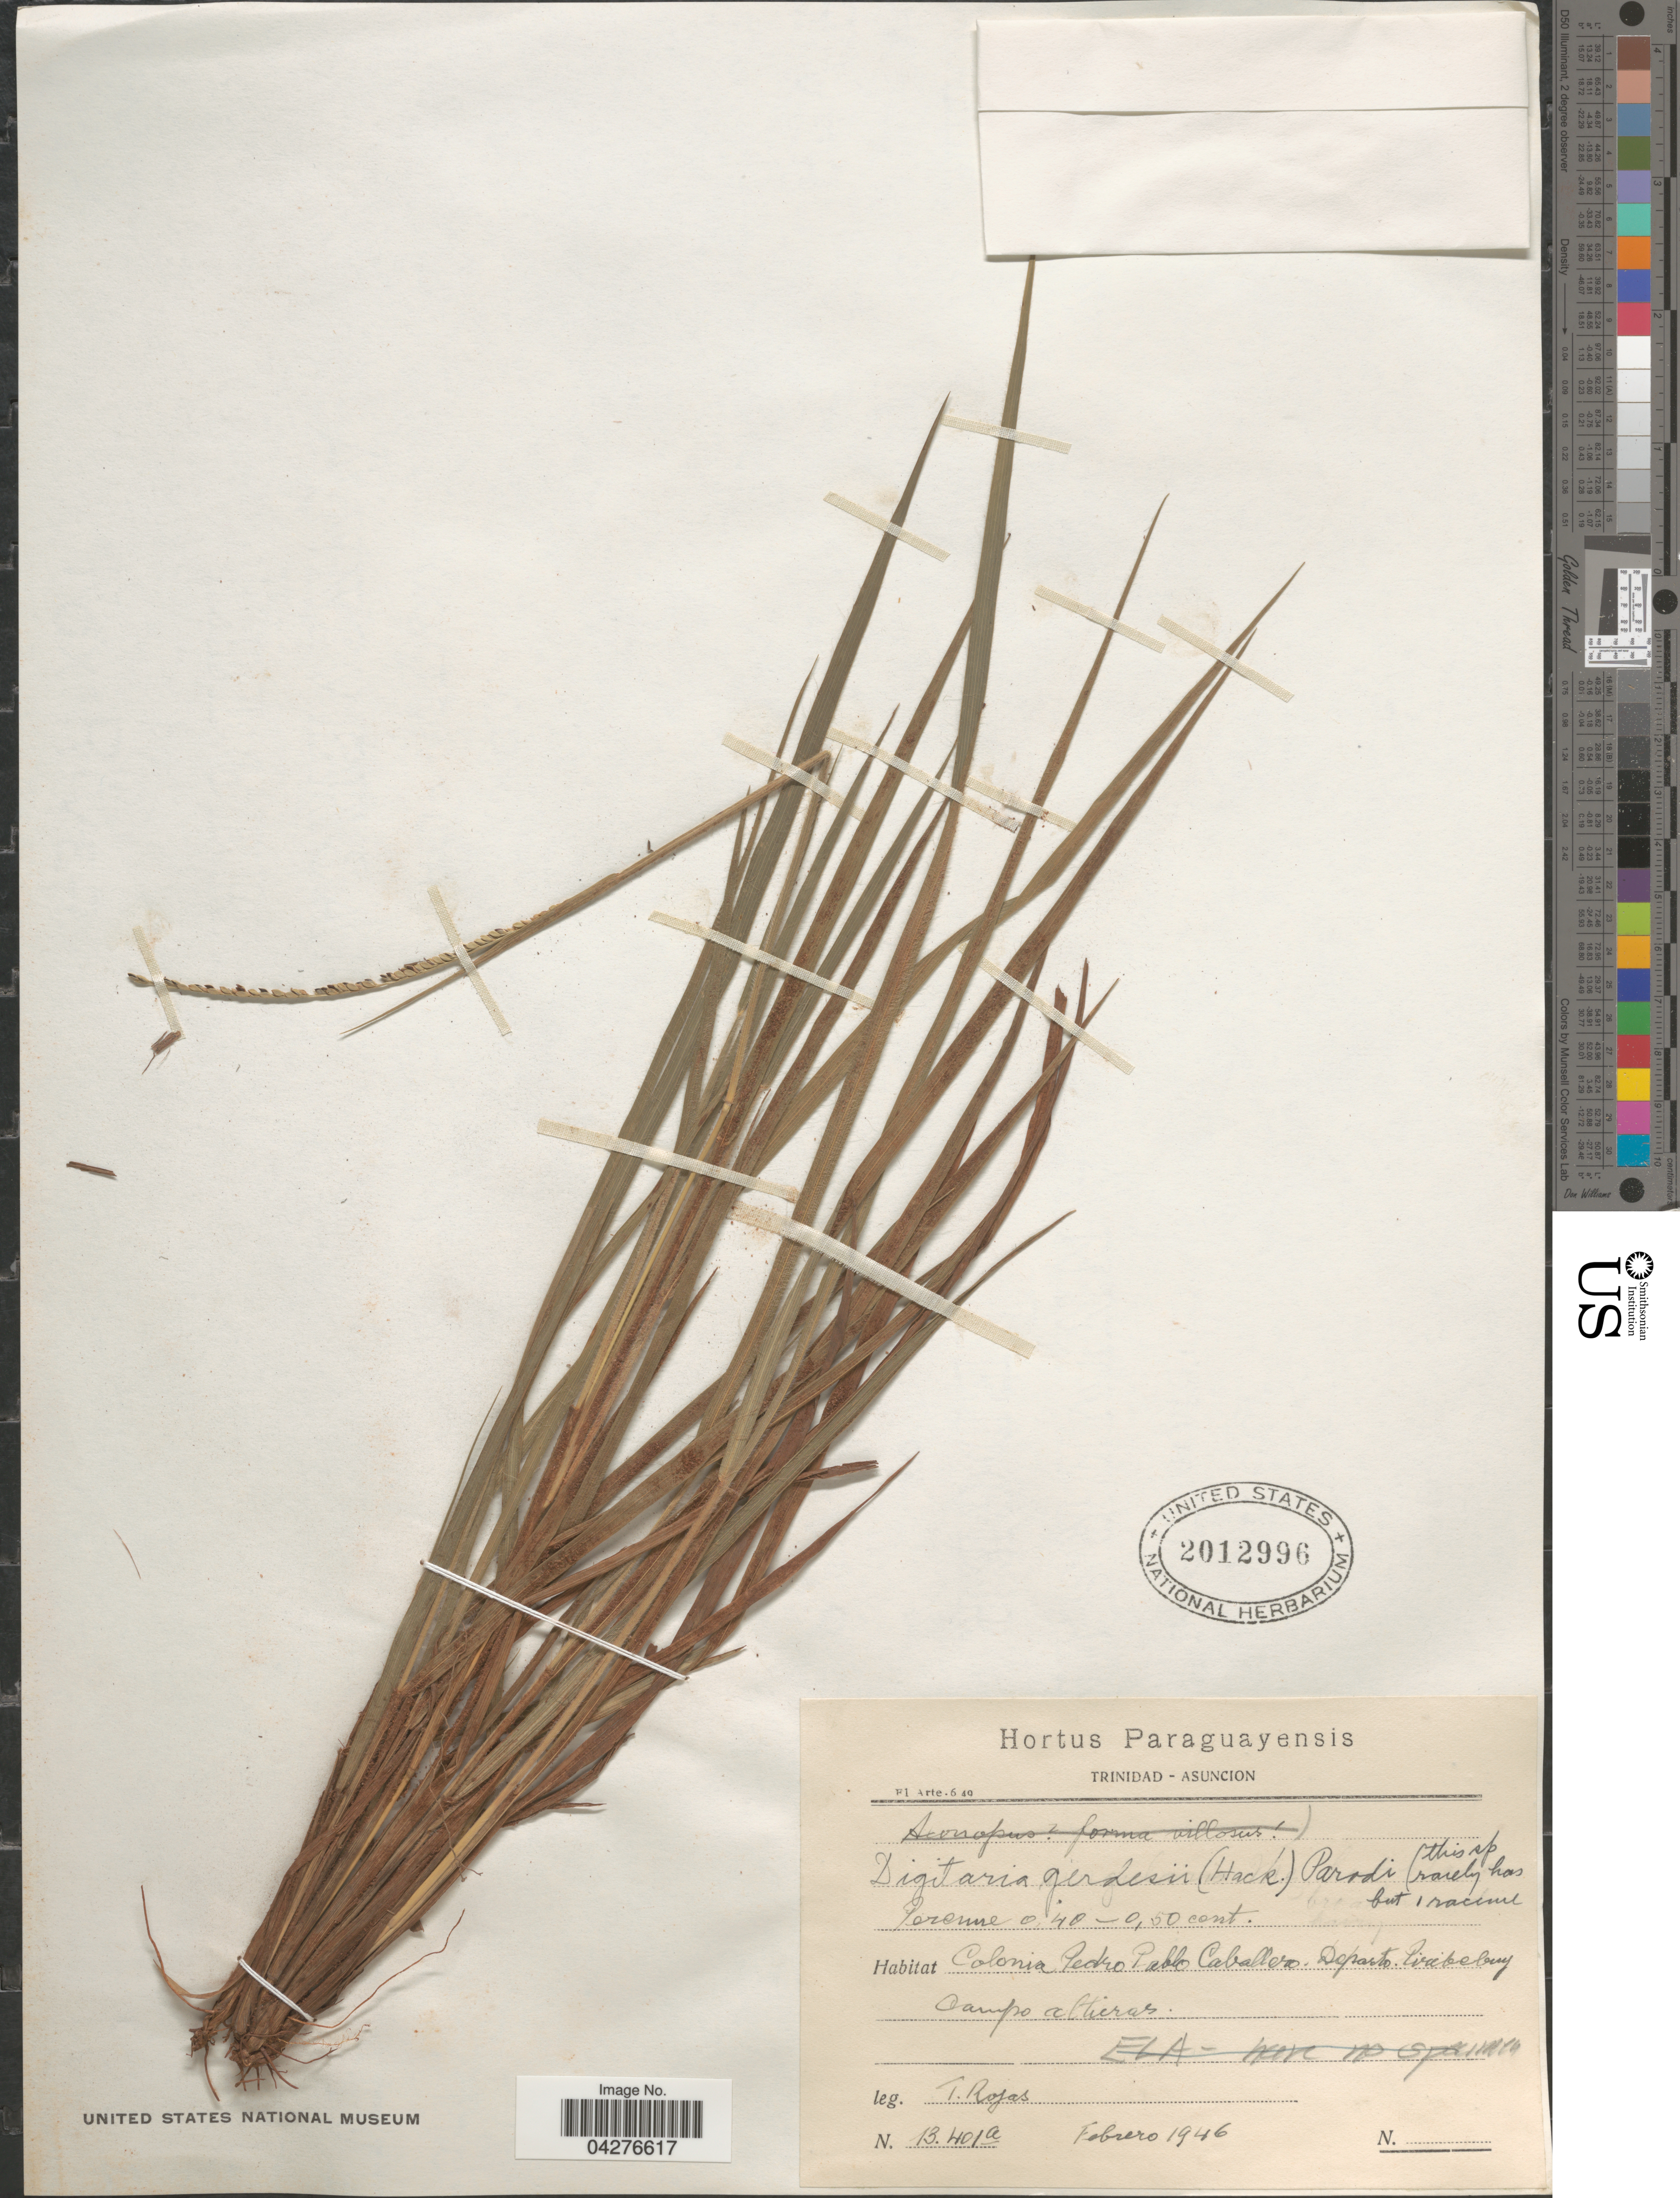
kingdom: Plantae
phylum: Tracheophyta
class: Liliopsida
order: Poales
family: Poaceae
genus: Digitaria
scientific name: Digitaria gardneri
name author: Henr.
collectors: T. Rojas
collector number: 13401a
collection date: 1946-02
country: Paraguay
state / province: Asuncion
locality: Colonia Pedro Pablo Caballero. Departo. Piribebuy. Campo alturas.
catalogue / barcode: US 2012996